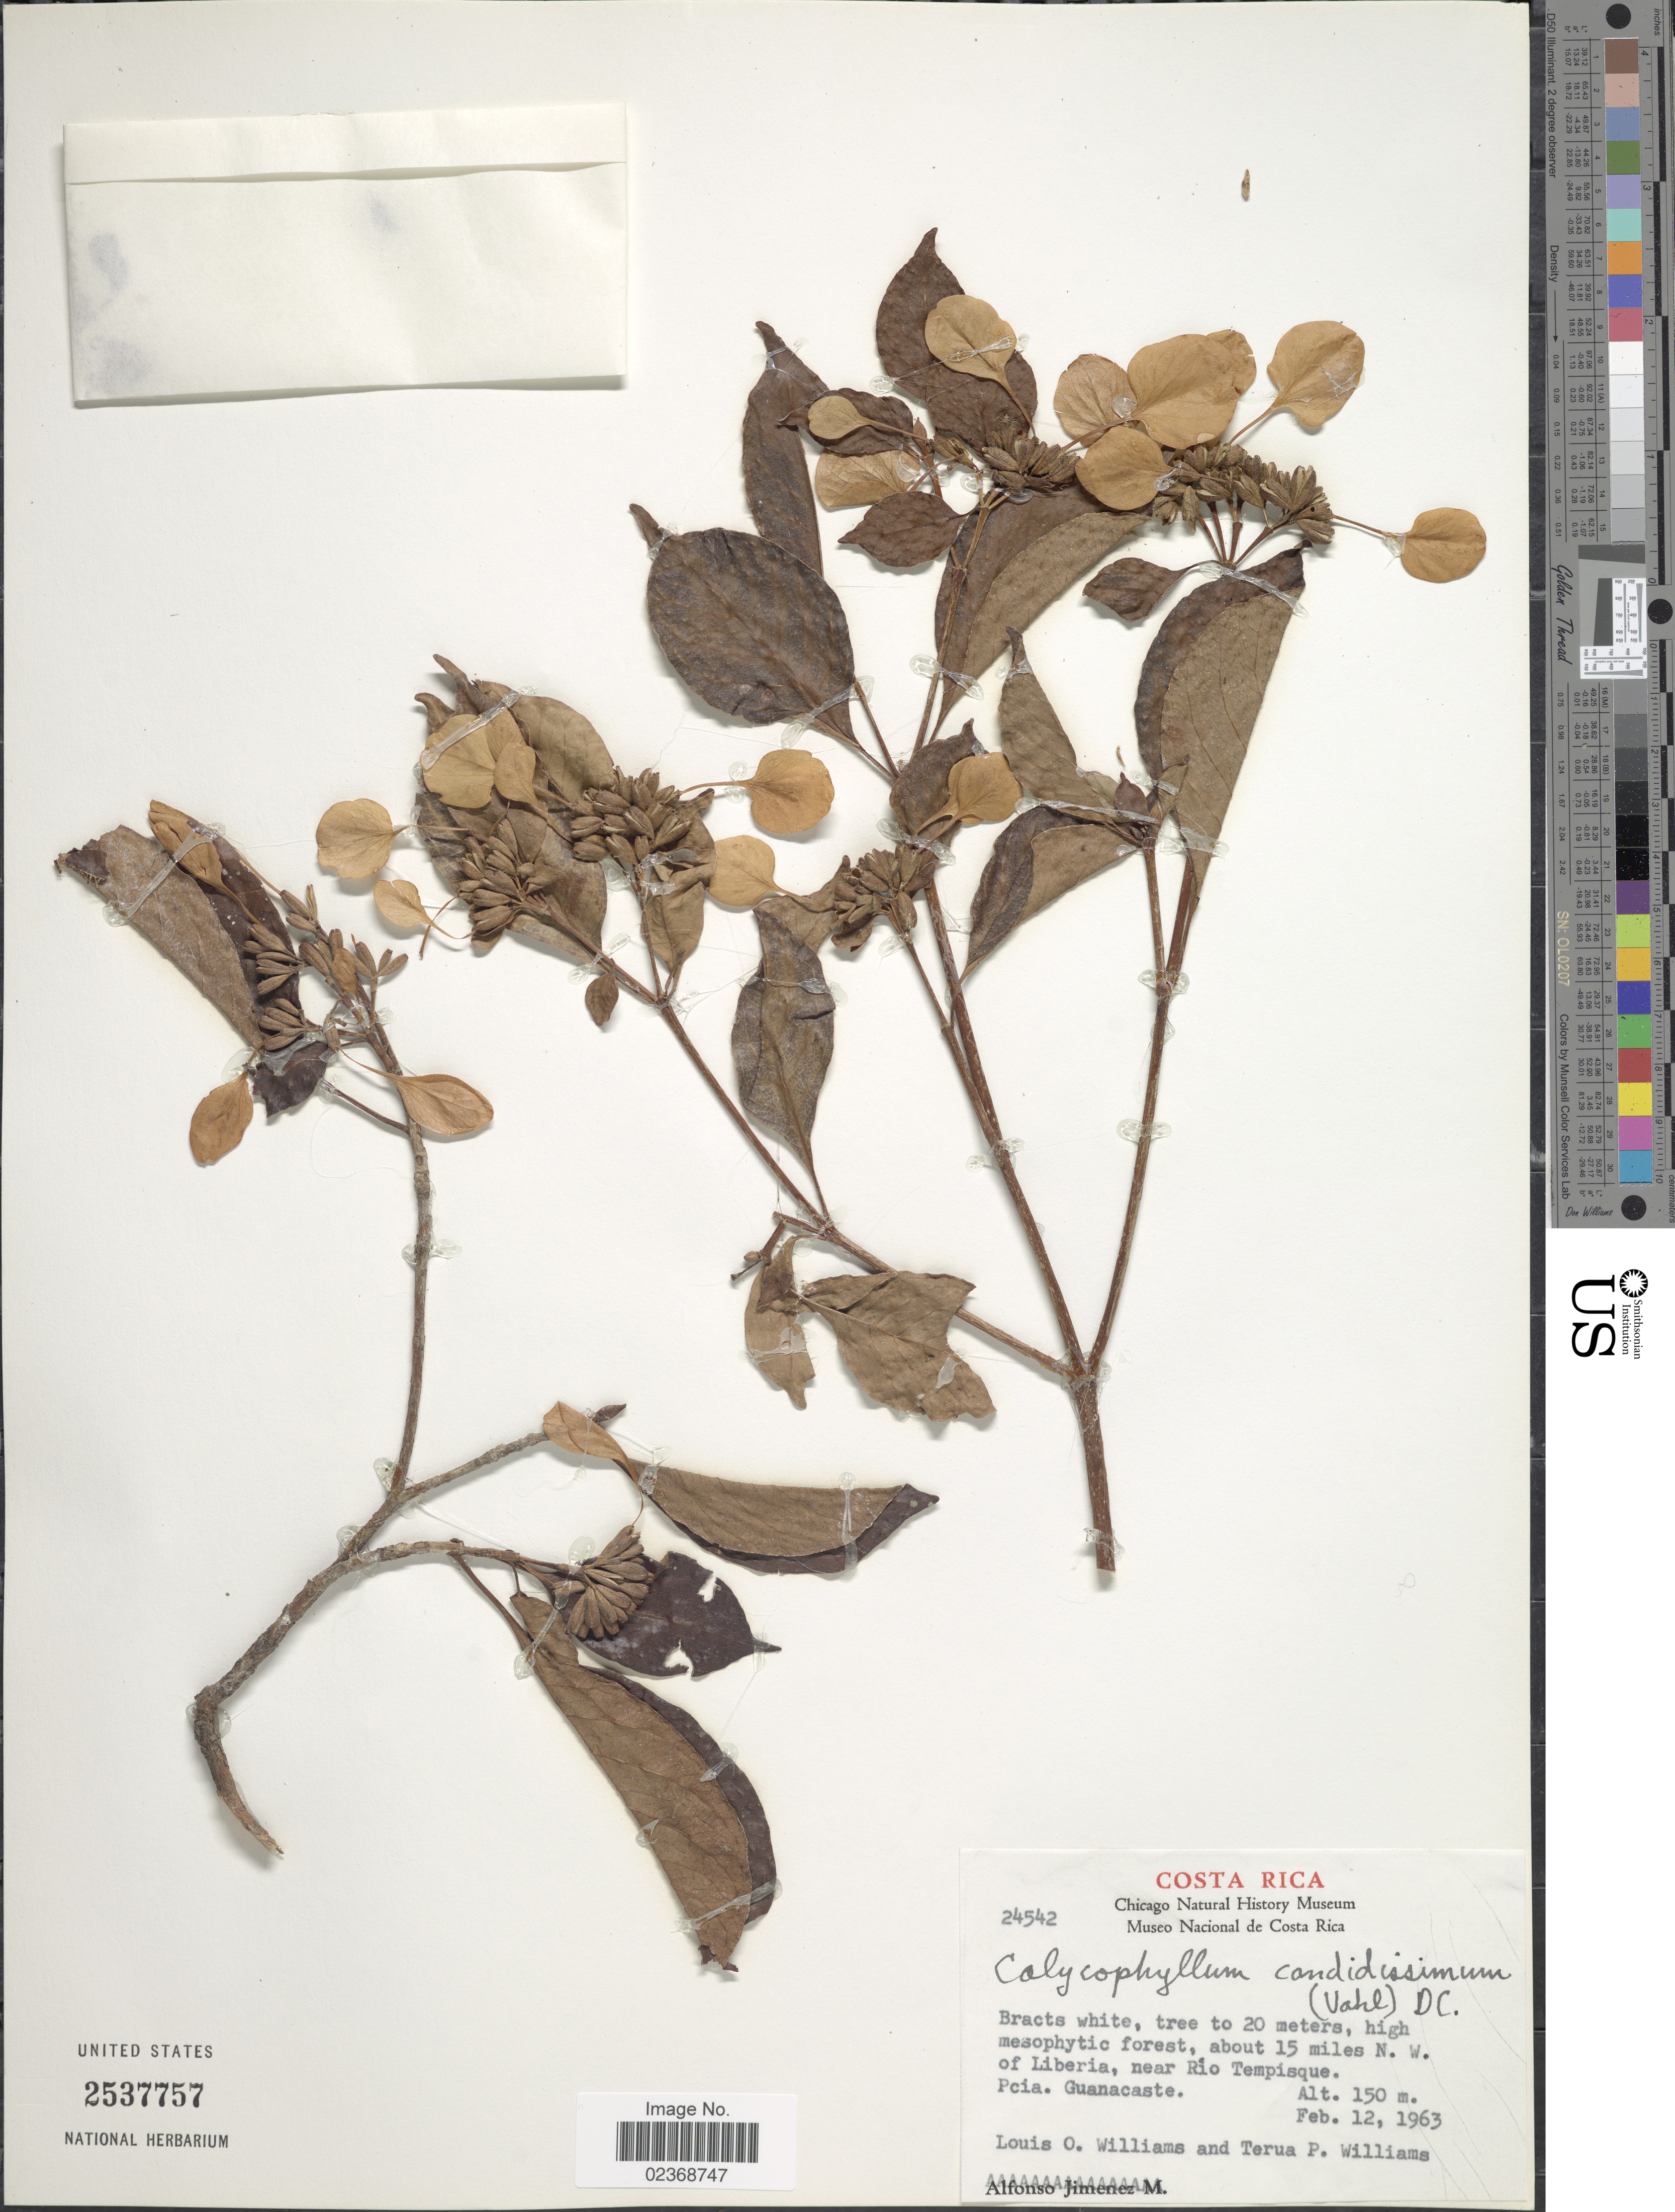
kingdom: Plantae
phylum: Tracheophyta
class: Magnoliopsida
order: Gentianales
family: Rubiaceae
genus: Calycophyllum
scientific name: Calycophyllum candidissimum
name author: (Vahl) DC.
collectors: L. O. Williams & T. Williams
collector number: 24542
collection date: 1963-02-12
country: Costa Rica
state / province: Guanacaste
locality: About 15 miles N.W. of Liberia, near Rio Tempisque. Pcia. Guanacaste.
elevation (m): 150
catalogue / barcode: US 2537757